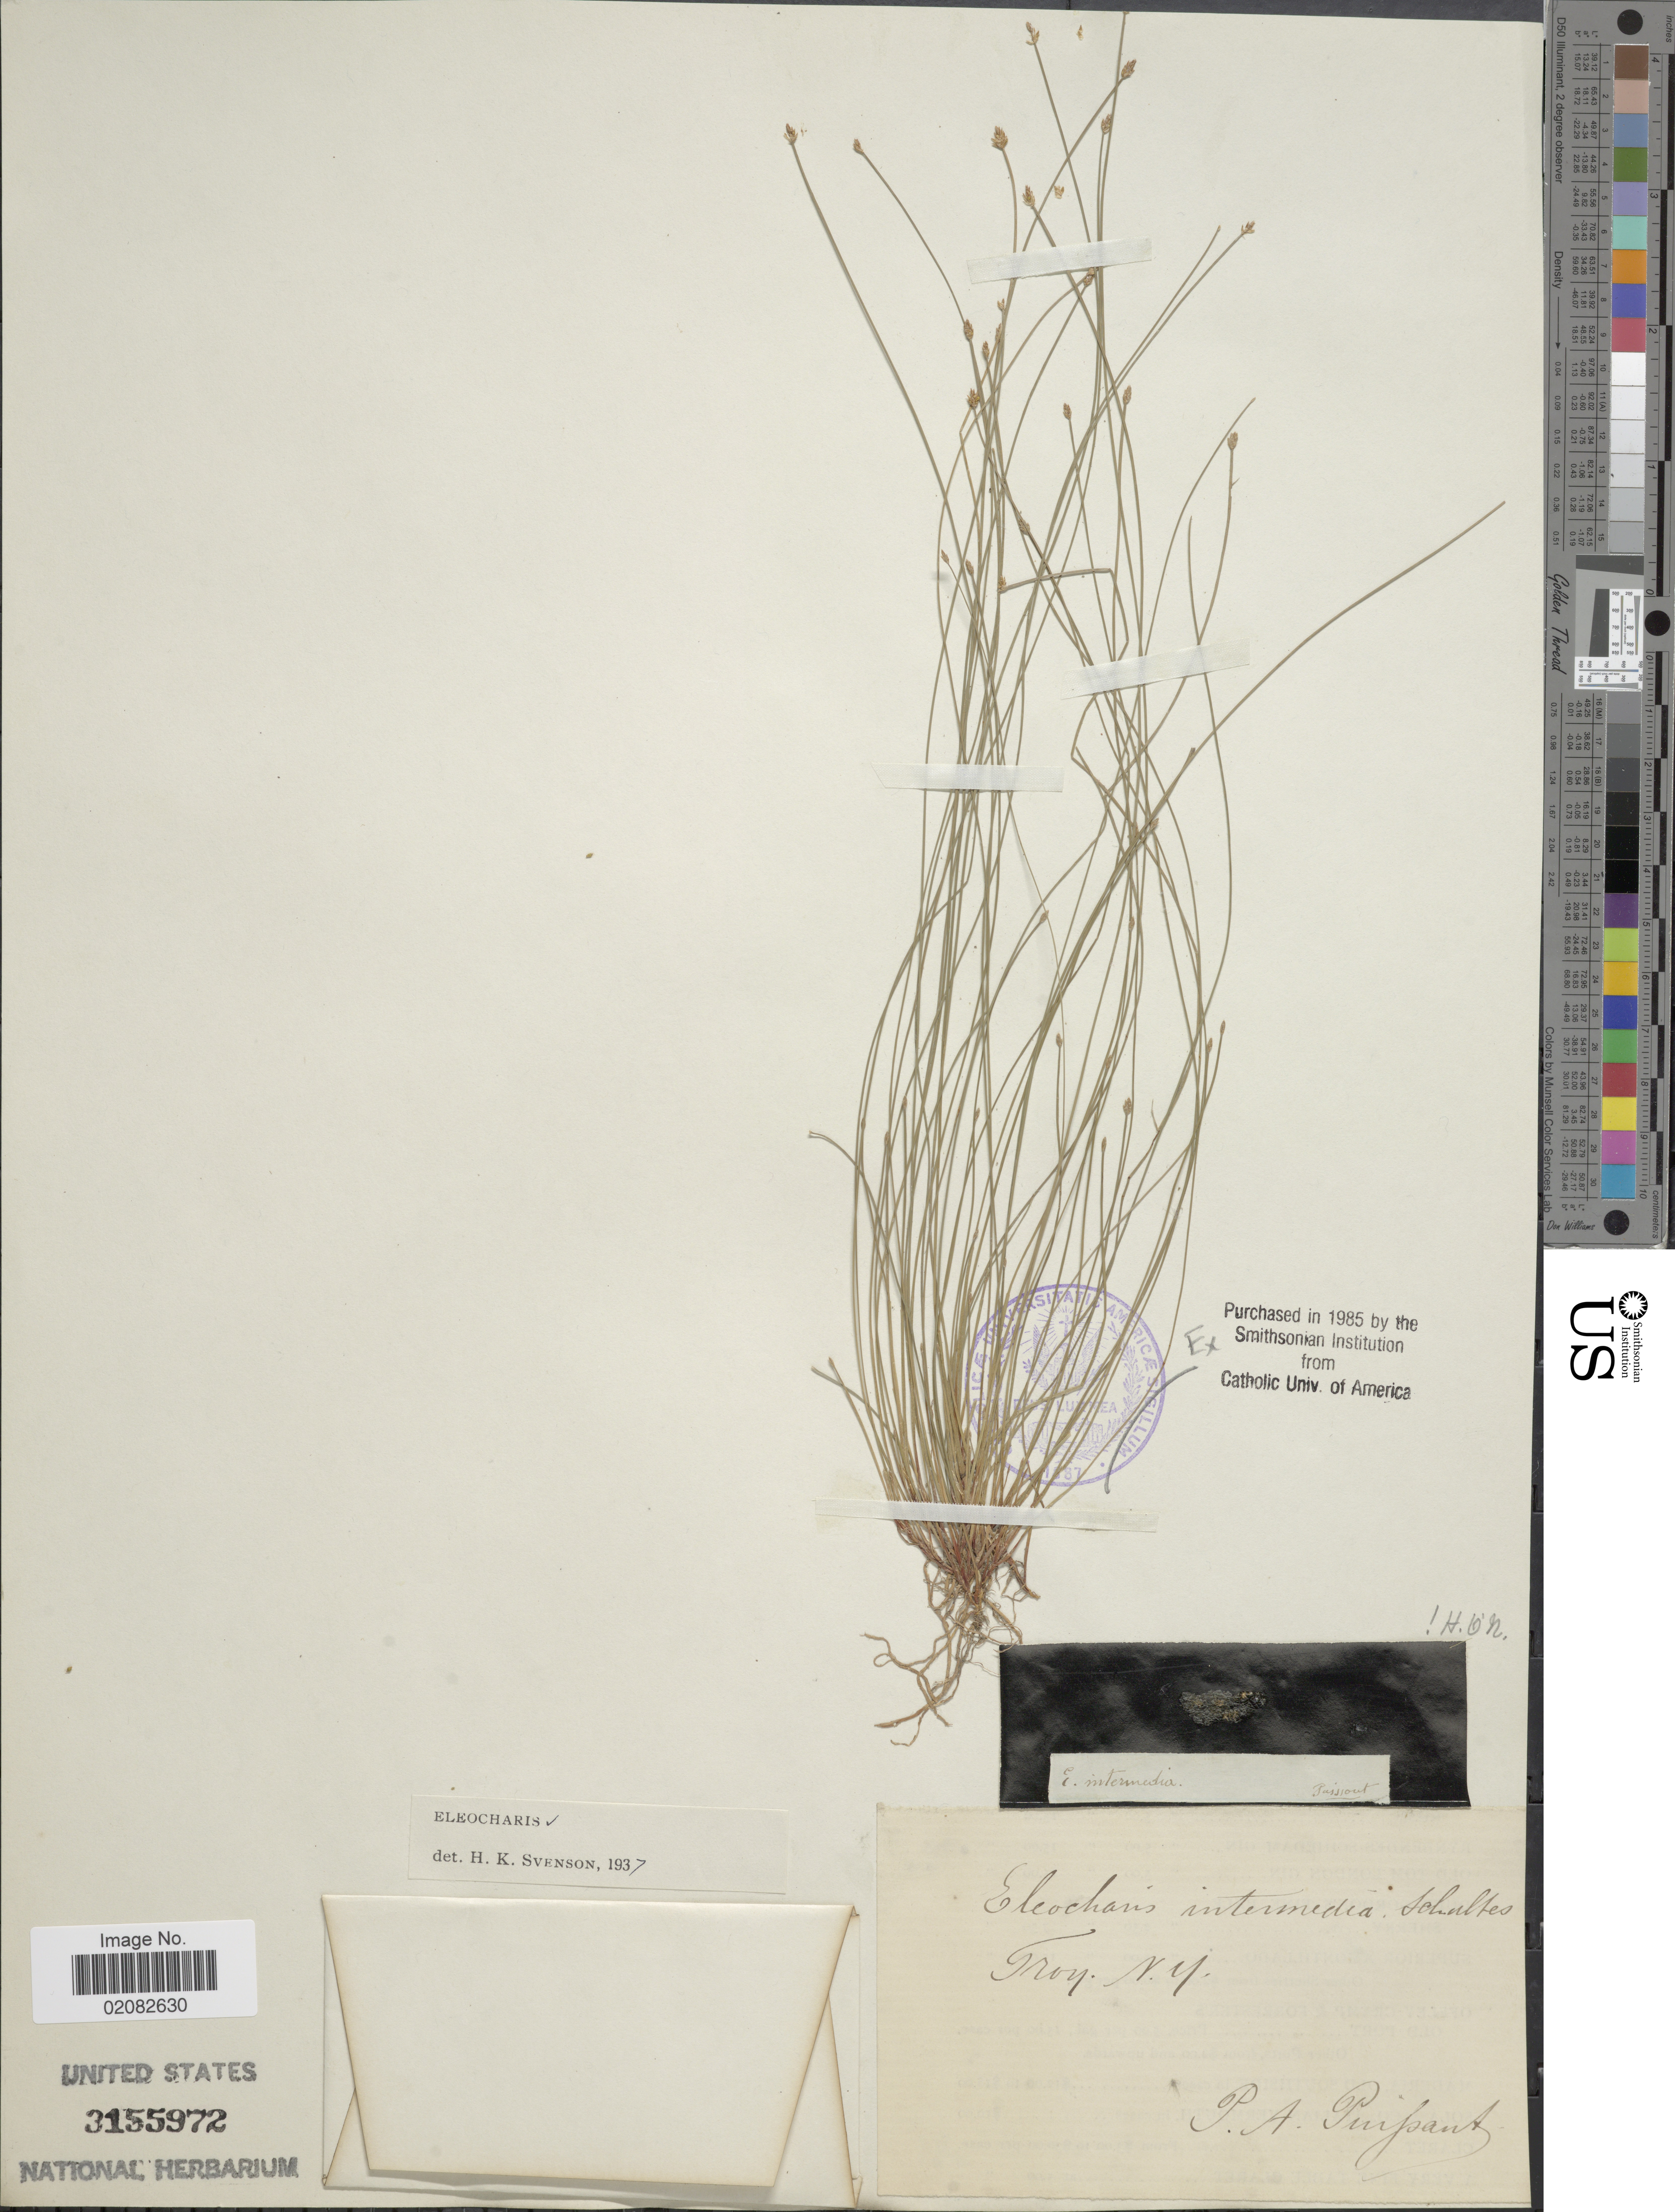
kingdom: Plantae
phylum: Tracheophyta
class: Liliopsida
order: Poales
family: Cyperaceae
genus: Eleocharis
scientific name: Eleocharis intermedia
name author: Schult.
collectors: P. Puissant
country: United States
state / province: New York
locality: Troy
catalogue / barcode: US 3155972